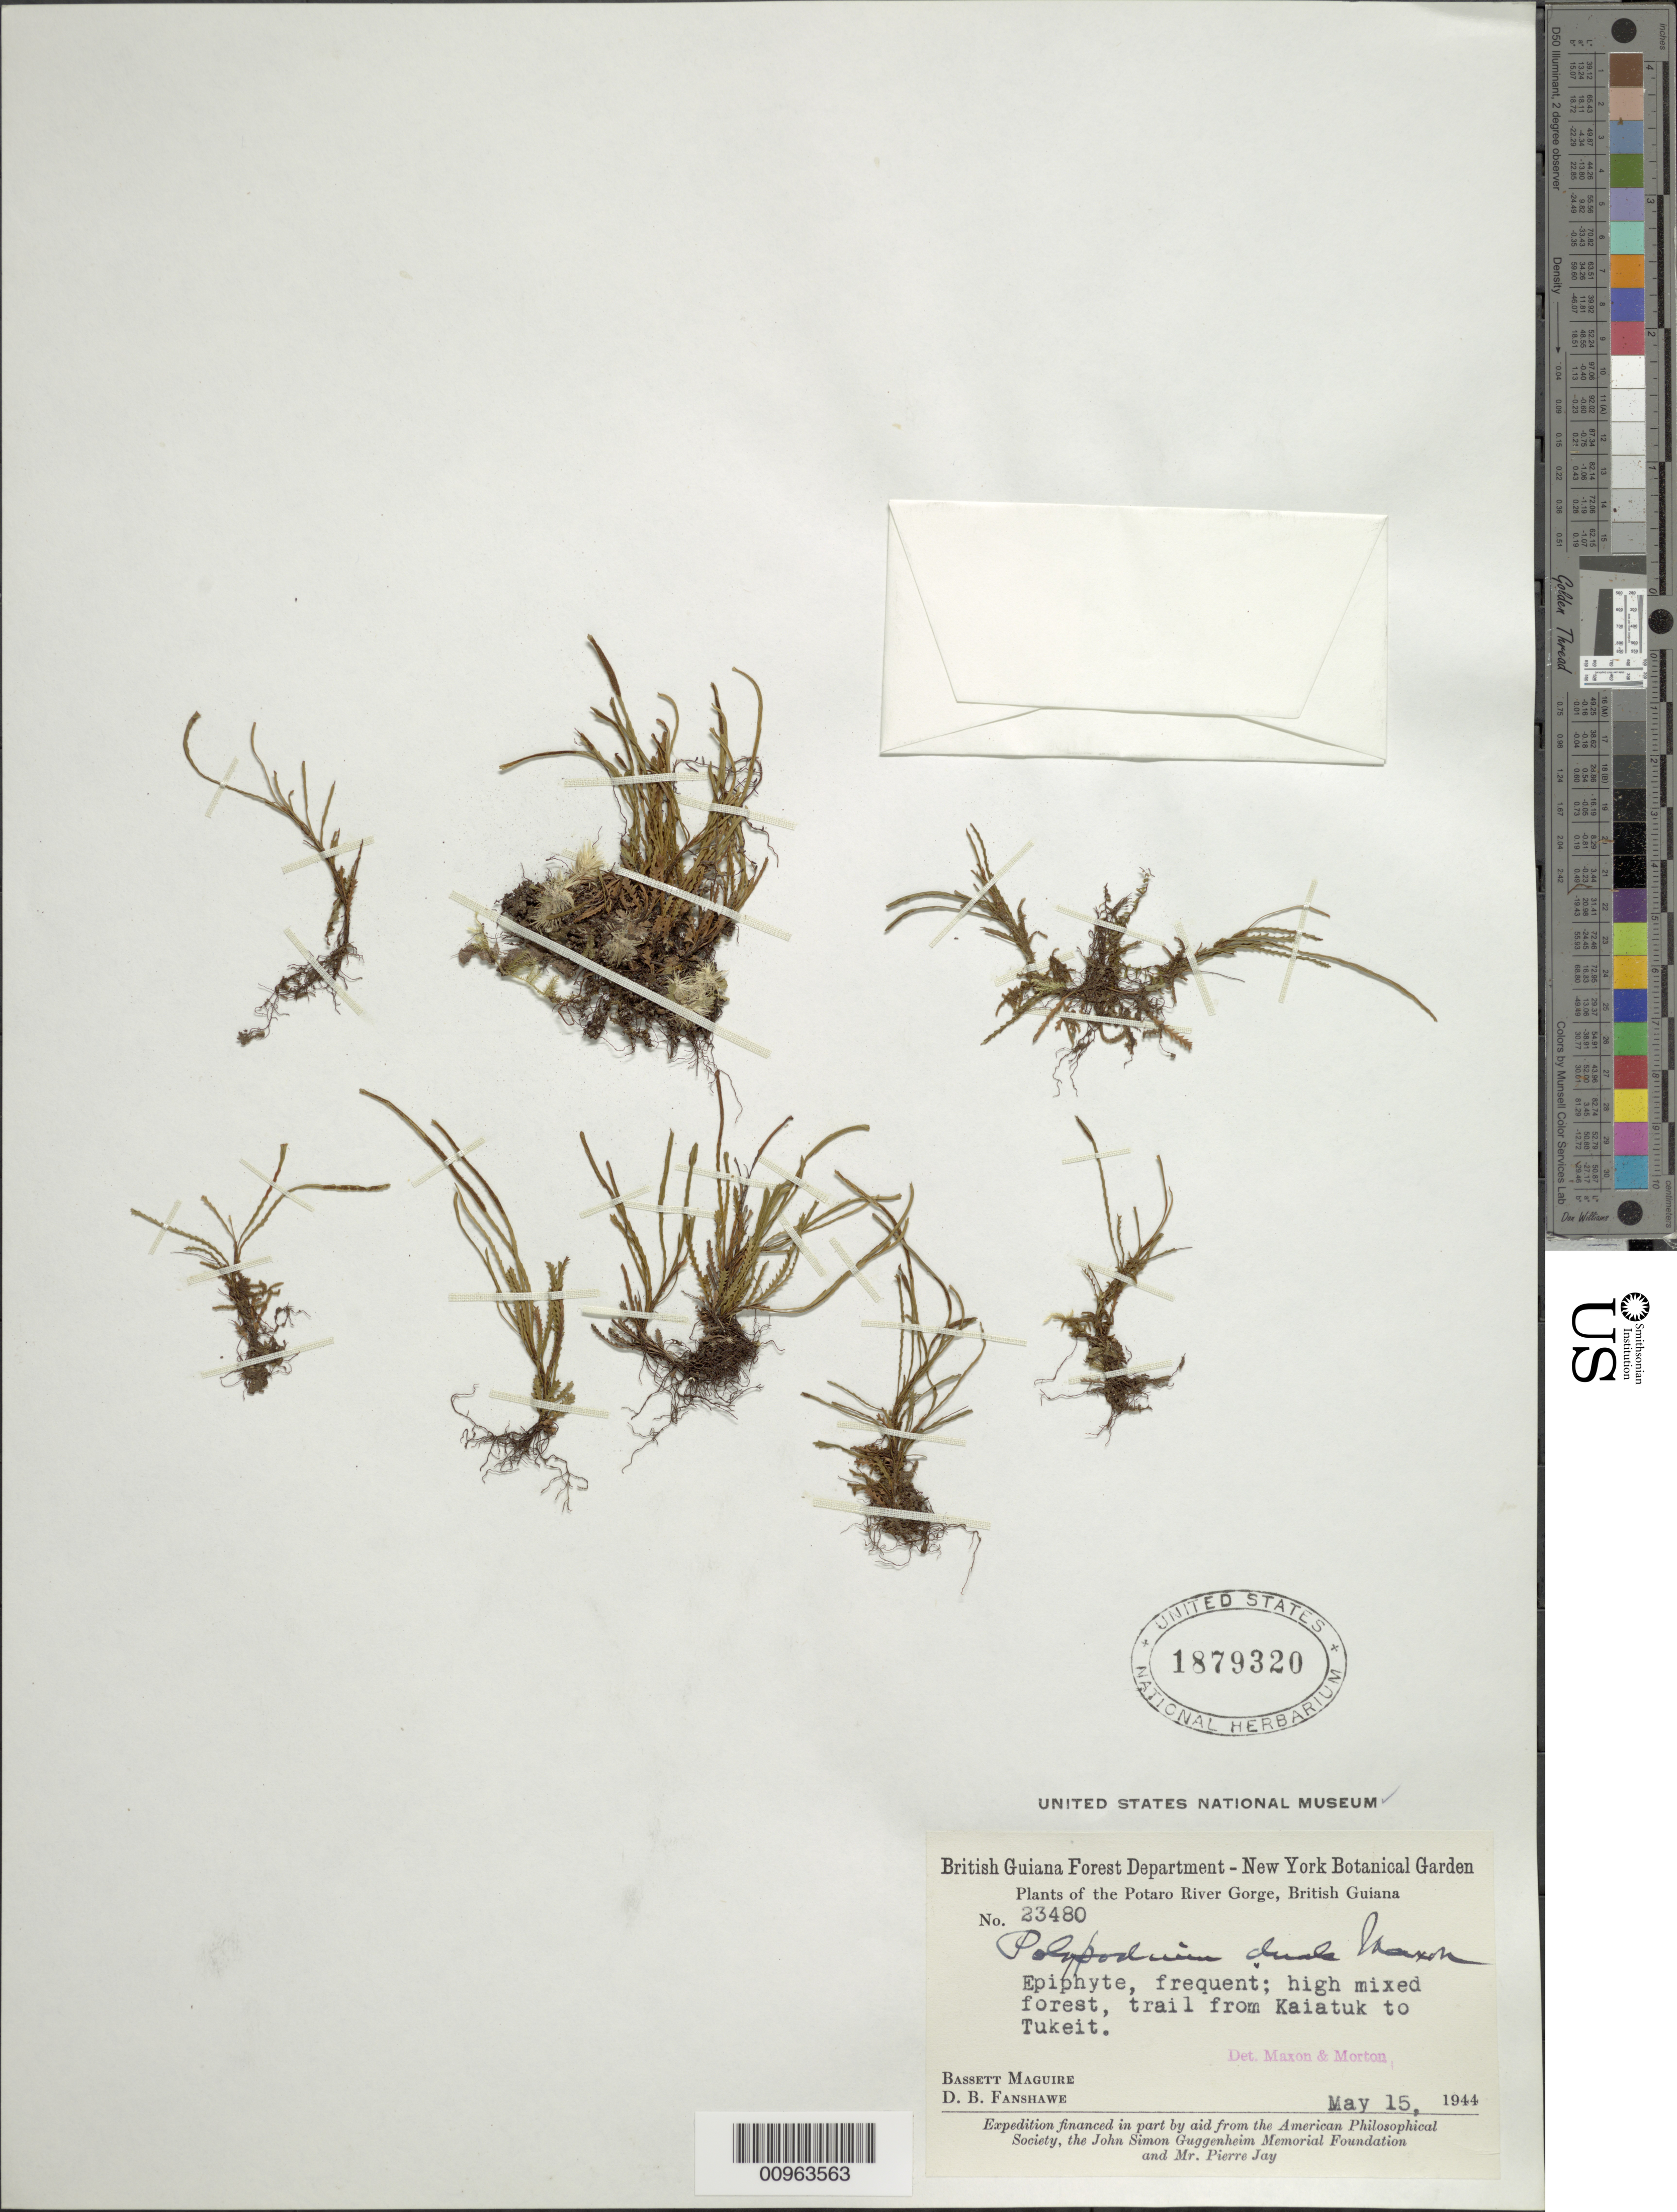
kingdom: Plantae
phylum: Tracheophyta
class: Polypodiopsida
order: Polypodiales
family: Polypodiaceae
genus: Cochlidium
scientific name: Cochlidium serrulatum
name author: (Sw.) L.E. Bishop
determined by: Maxon, W. R.; Morton, C. V.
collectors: B. Maguire & D. B. Fanshawe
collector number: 23480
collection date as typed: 15-May-44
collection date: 1944-05-15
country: Guyana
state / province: Potaro-Siparuni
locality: Potaro River Gorge, trail from Kaiatuk to Tukeit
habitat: High mixed forest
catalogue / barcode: US 1879320